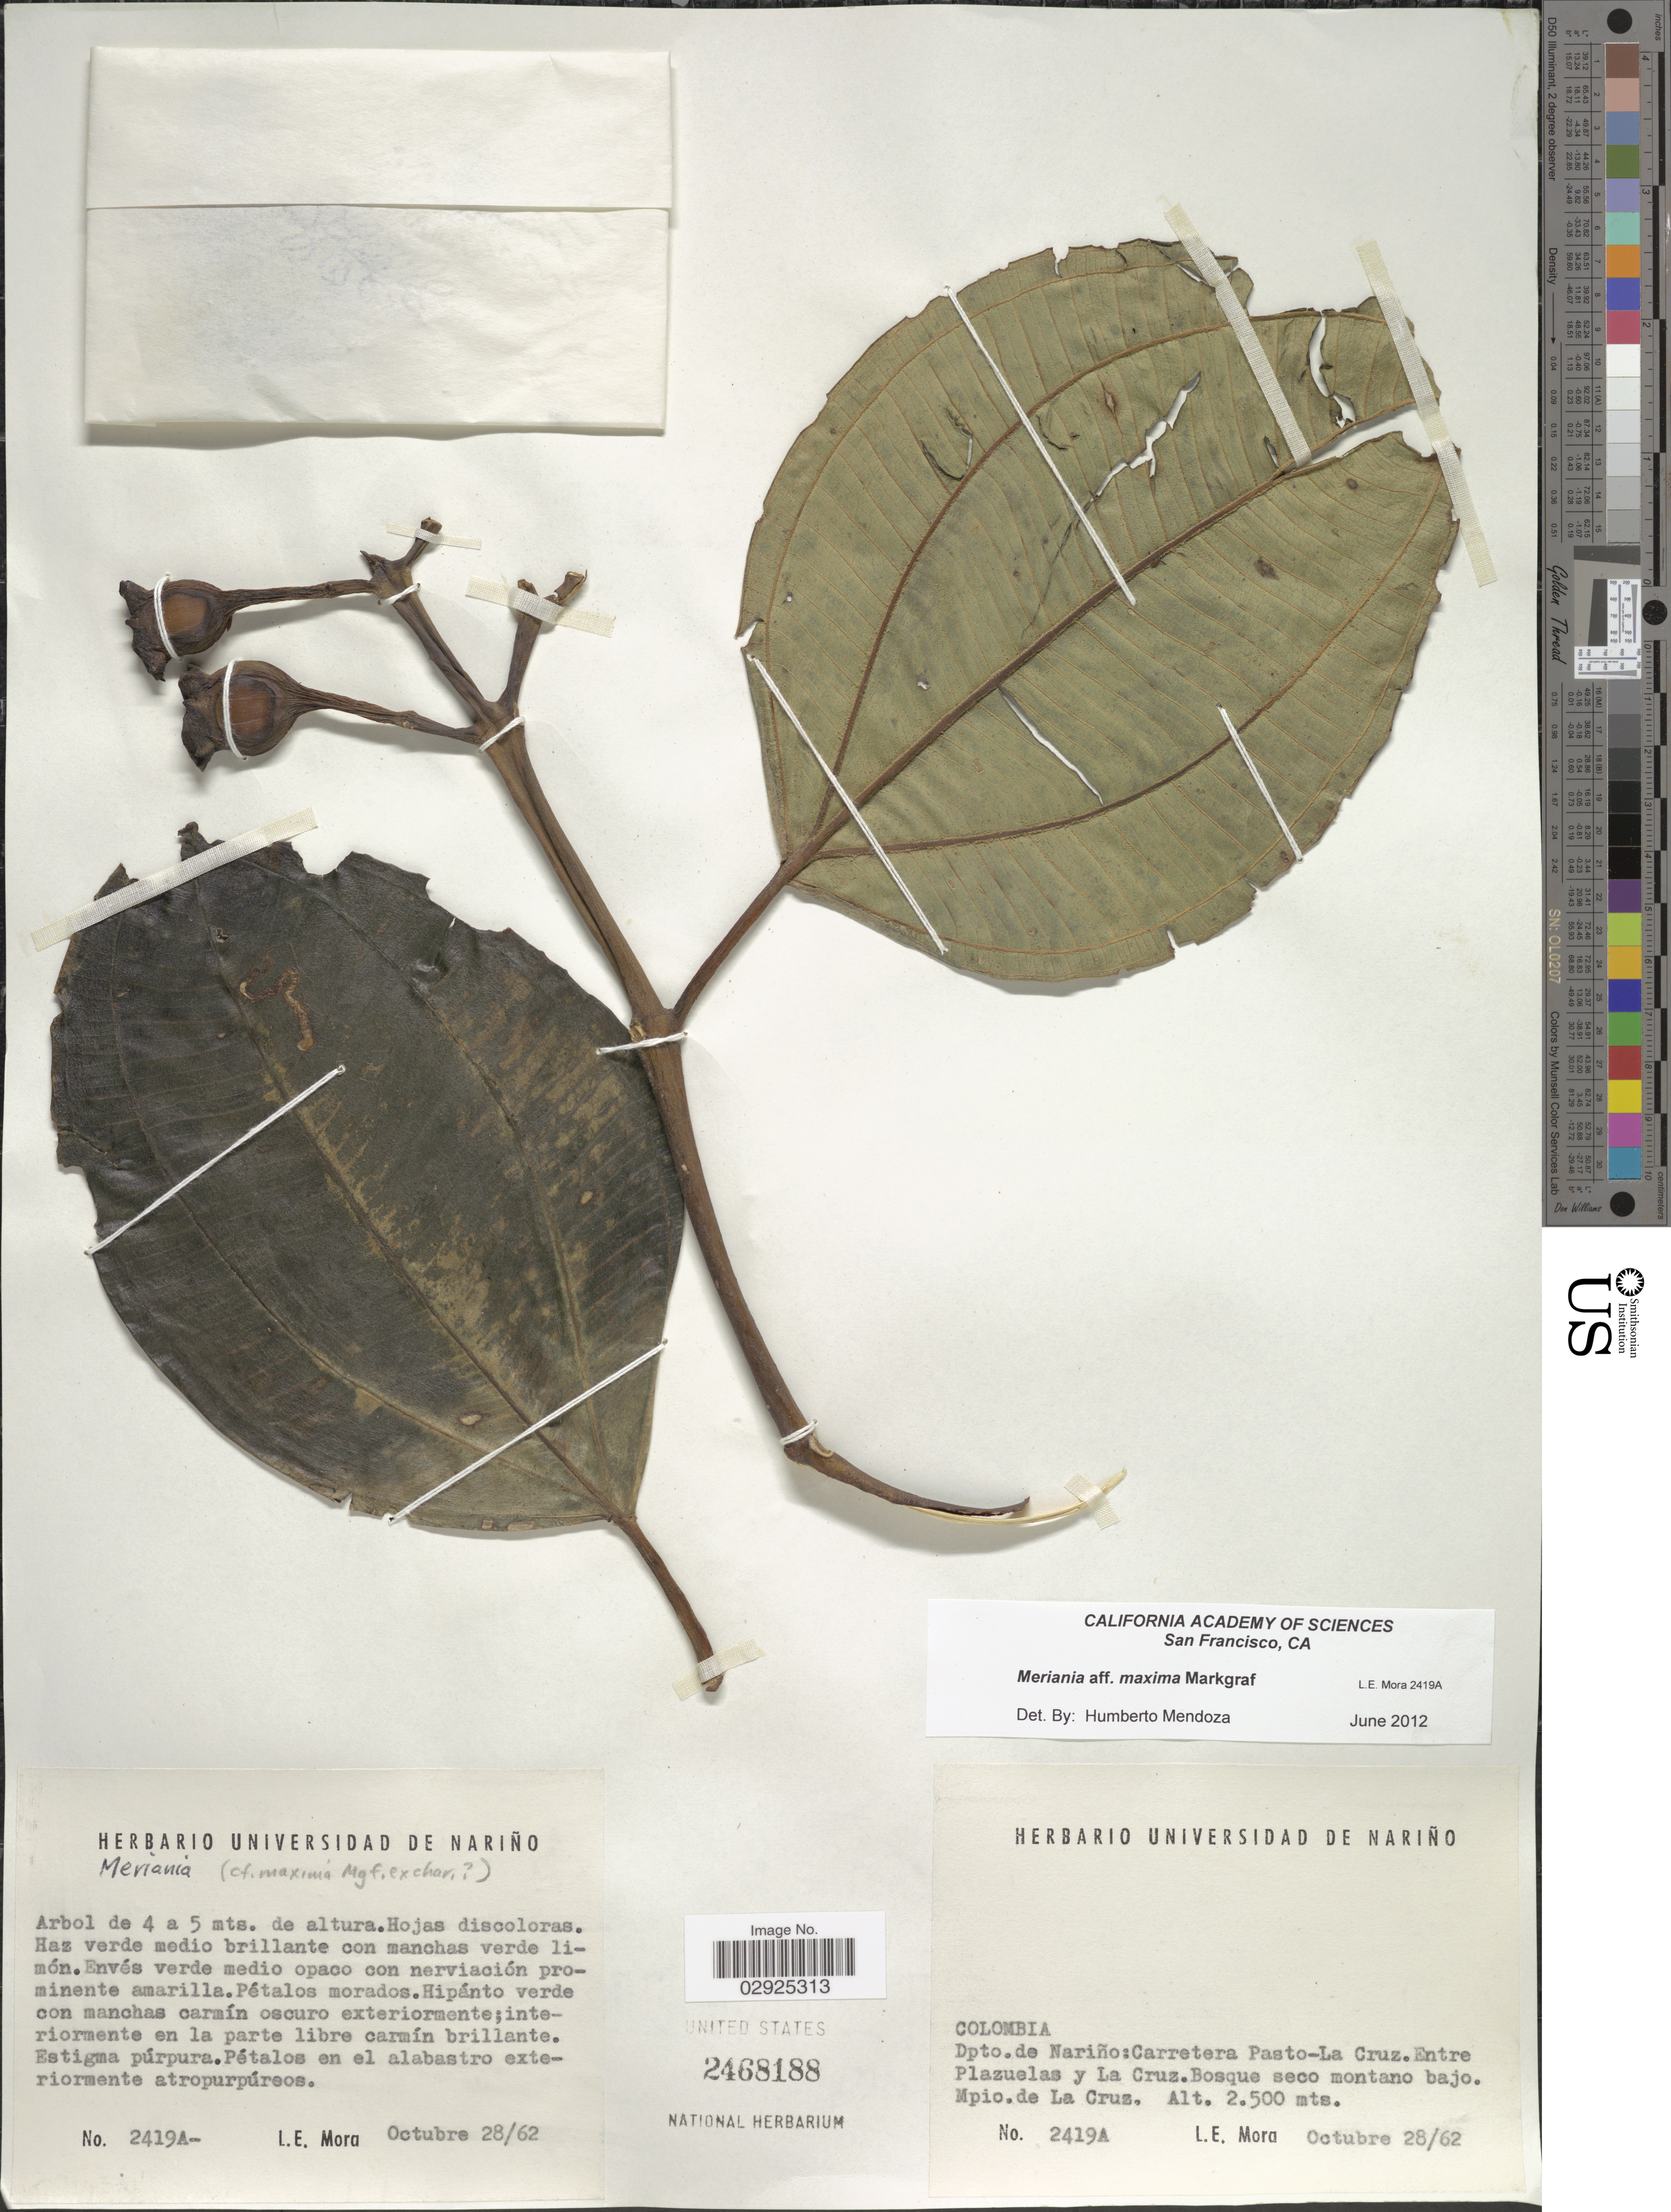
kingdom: Plantae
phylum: Tracheophyta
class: Magnoliopsida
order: Myrtales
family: Melastomataceae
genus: Meriania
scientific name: Meriania maxima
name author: Markgr.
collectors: L. Mora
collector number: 2419A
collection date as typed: Transcribed d/m/y: 28/10/62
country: Colombia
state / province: Nariño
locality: Dpto. de Nariño: Carretera Pasto-La Cruz, Entre Plazuelas y La Cruz, Mpio. de la Cruz.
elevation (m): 2500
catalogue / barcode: US 2468188